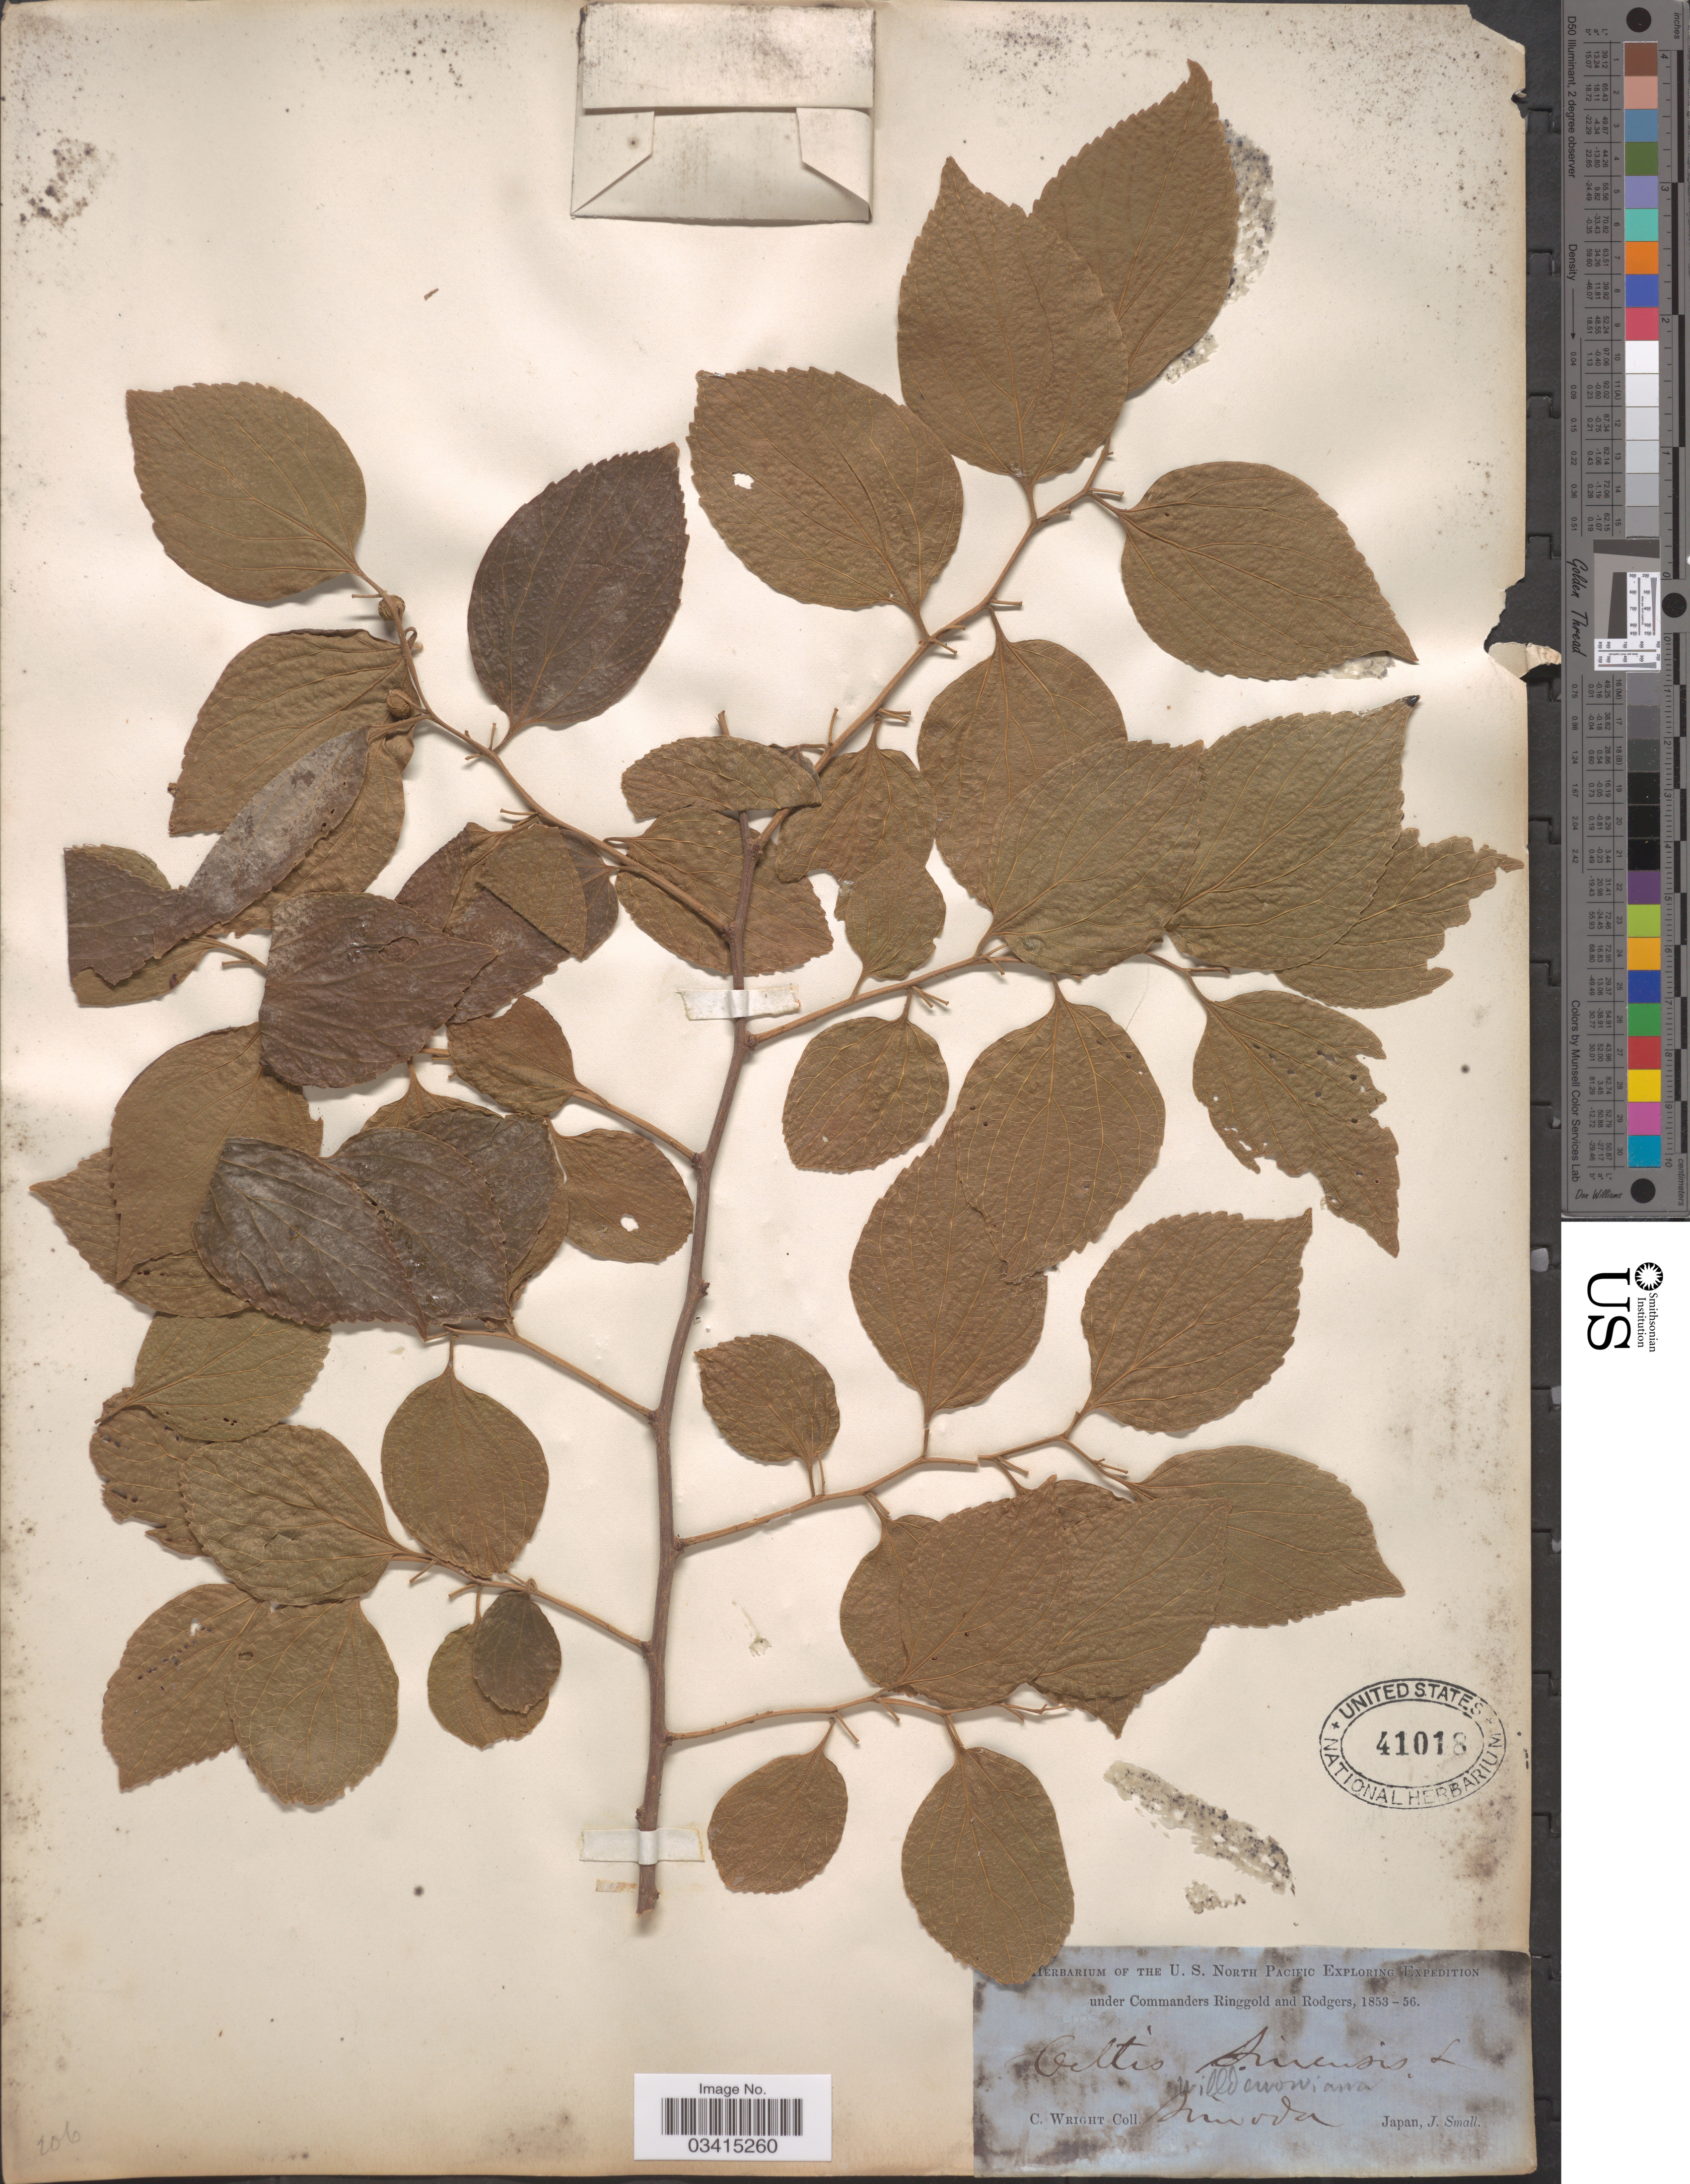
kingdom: Plantae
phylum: Tracheophyta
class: Magnoliopsida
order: Rosales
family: Cannabaceae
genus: Celtis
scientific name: Celtis sinensis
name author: Pers.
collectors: C. Wright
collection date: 1853/1856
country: Japan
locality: Simoda.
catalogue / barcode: US 41018